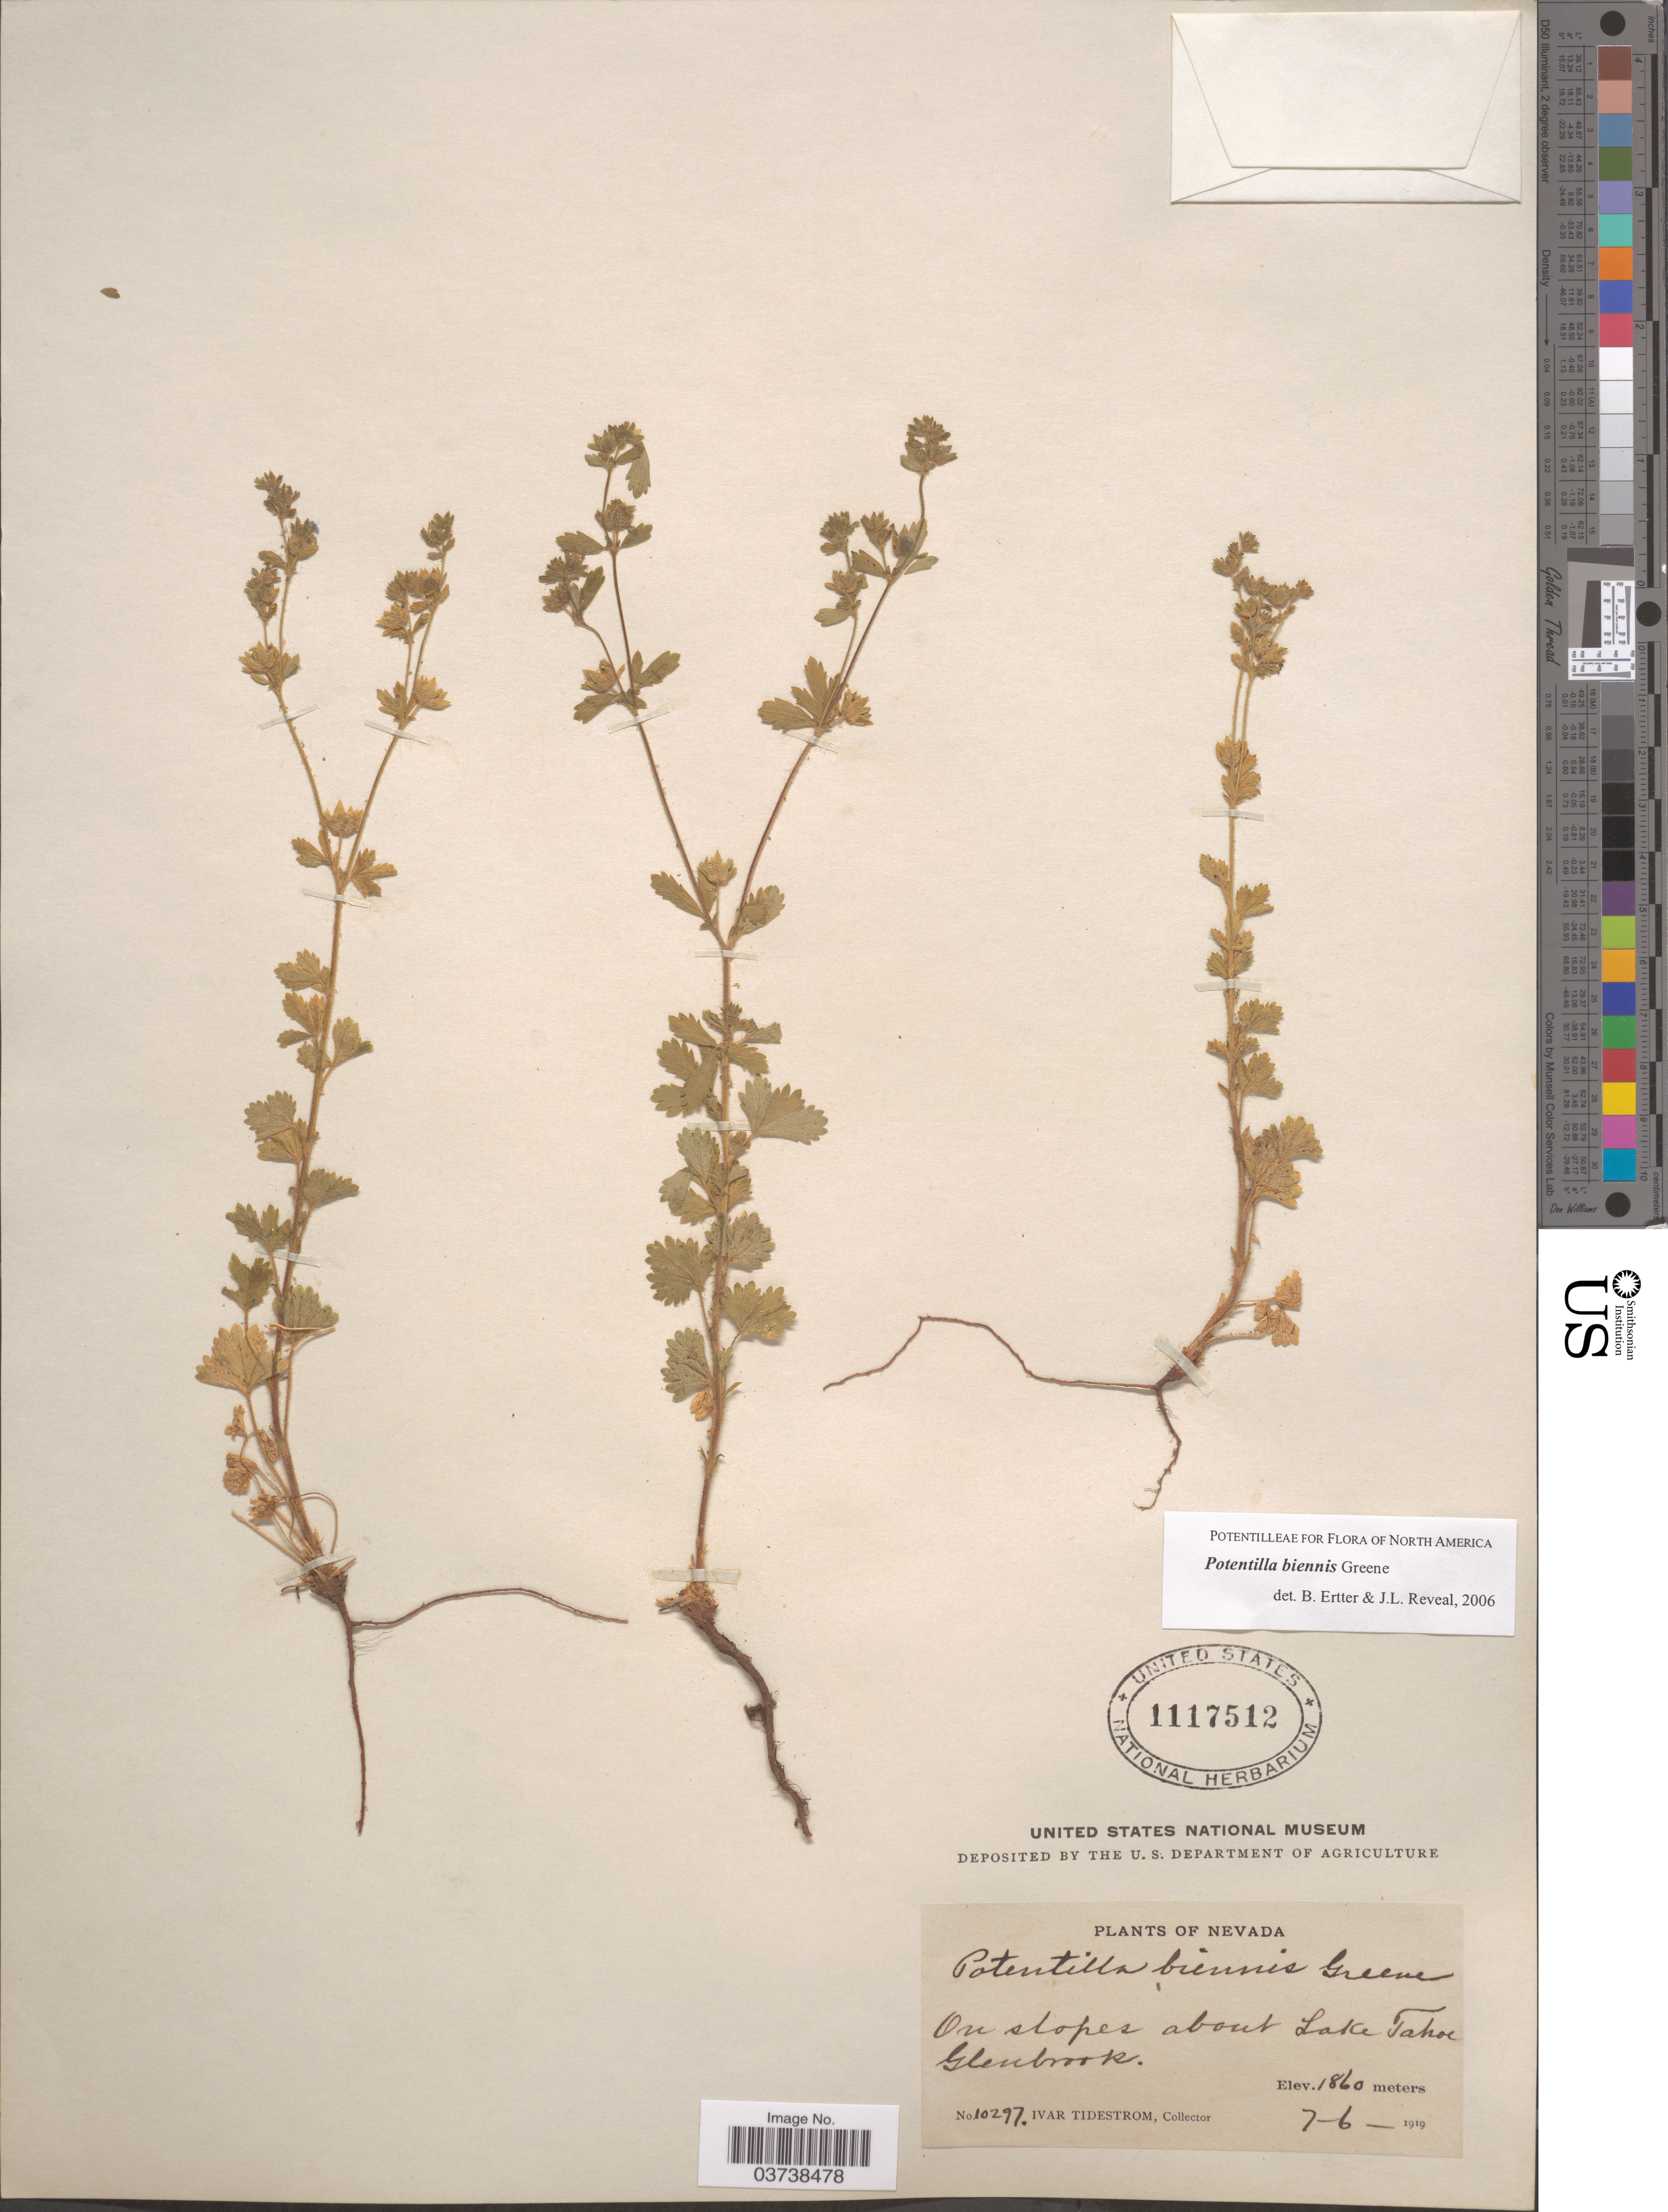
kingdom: Plantae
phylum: Tracheophyta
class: Magnoliopsida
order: Rosales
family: Rosaceae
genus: Potentilla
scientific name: Potentilla biennis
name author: Greene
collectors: I. F. Tidestrom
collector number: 10297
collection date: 1919-07-06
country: United States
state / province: Nevada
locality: On slopes about Lake Tahoe Glenbrook.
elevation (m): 1860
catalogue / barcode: US 1117512